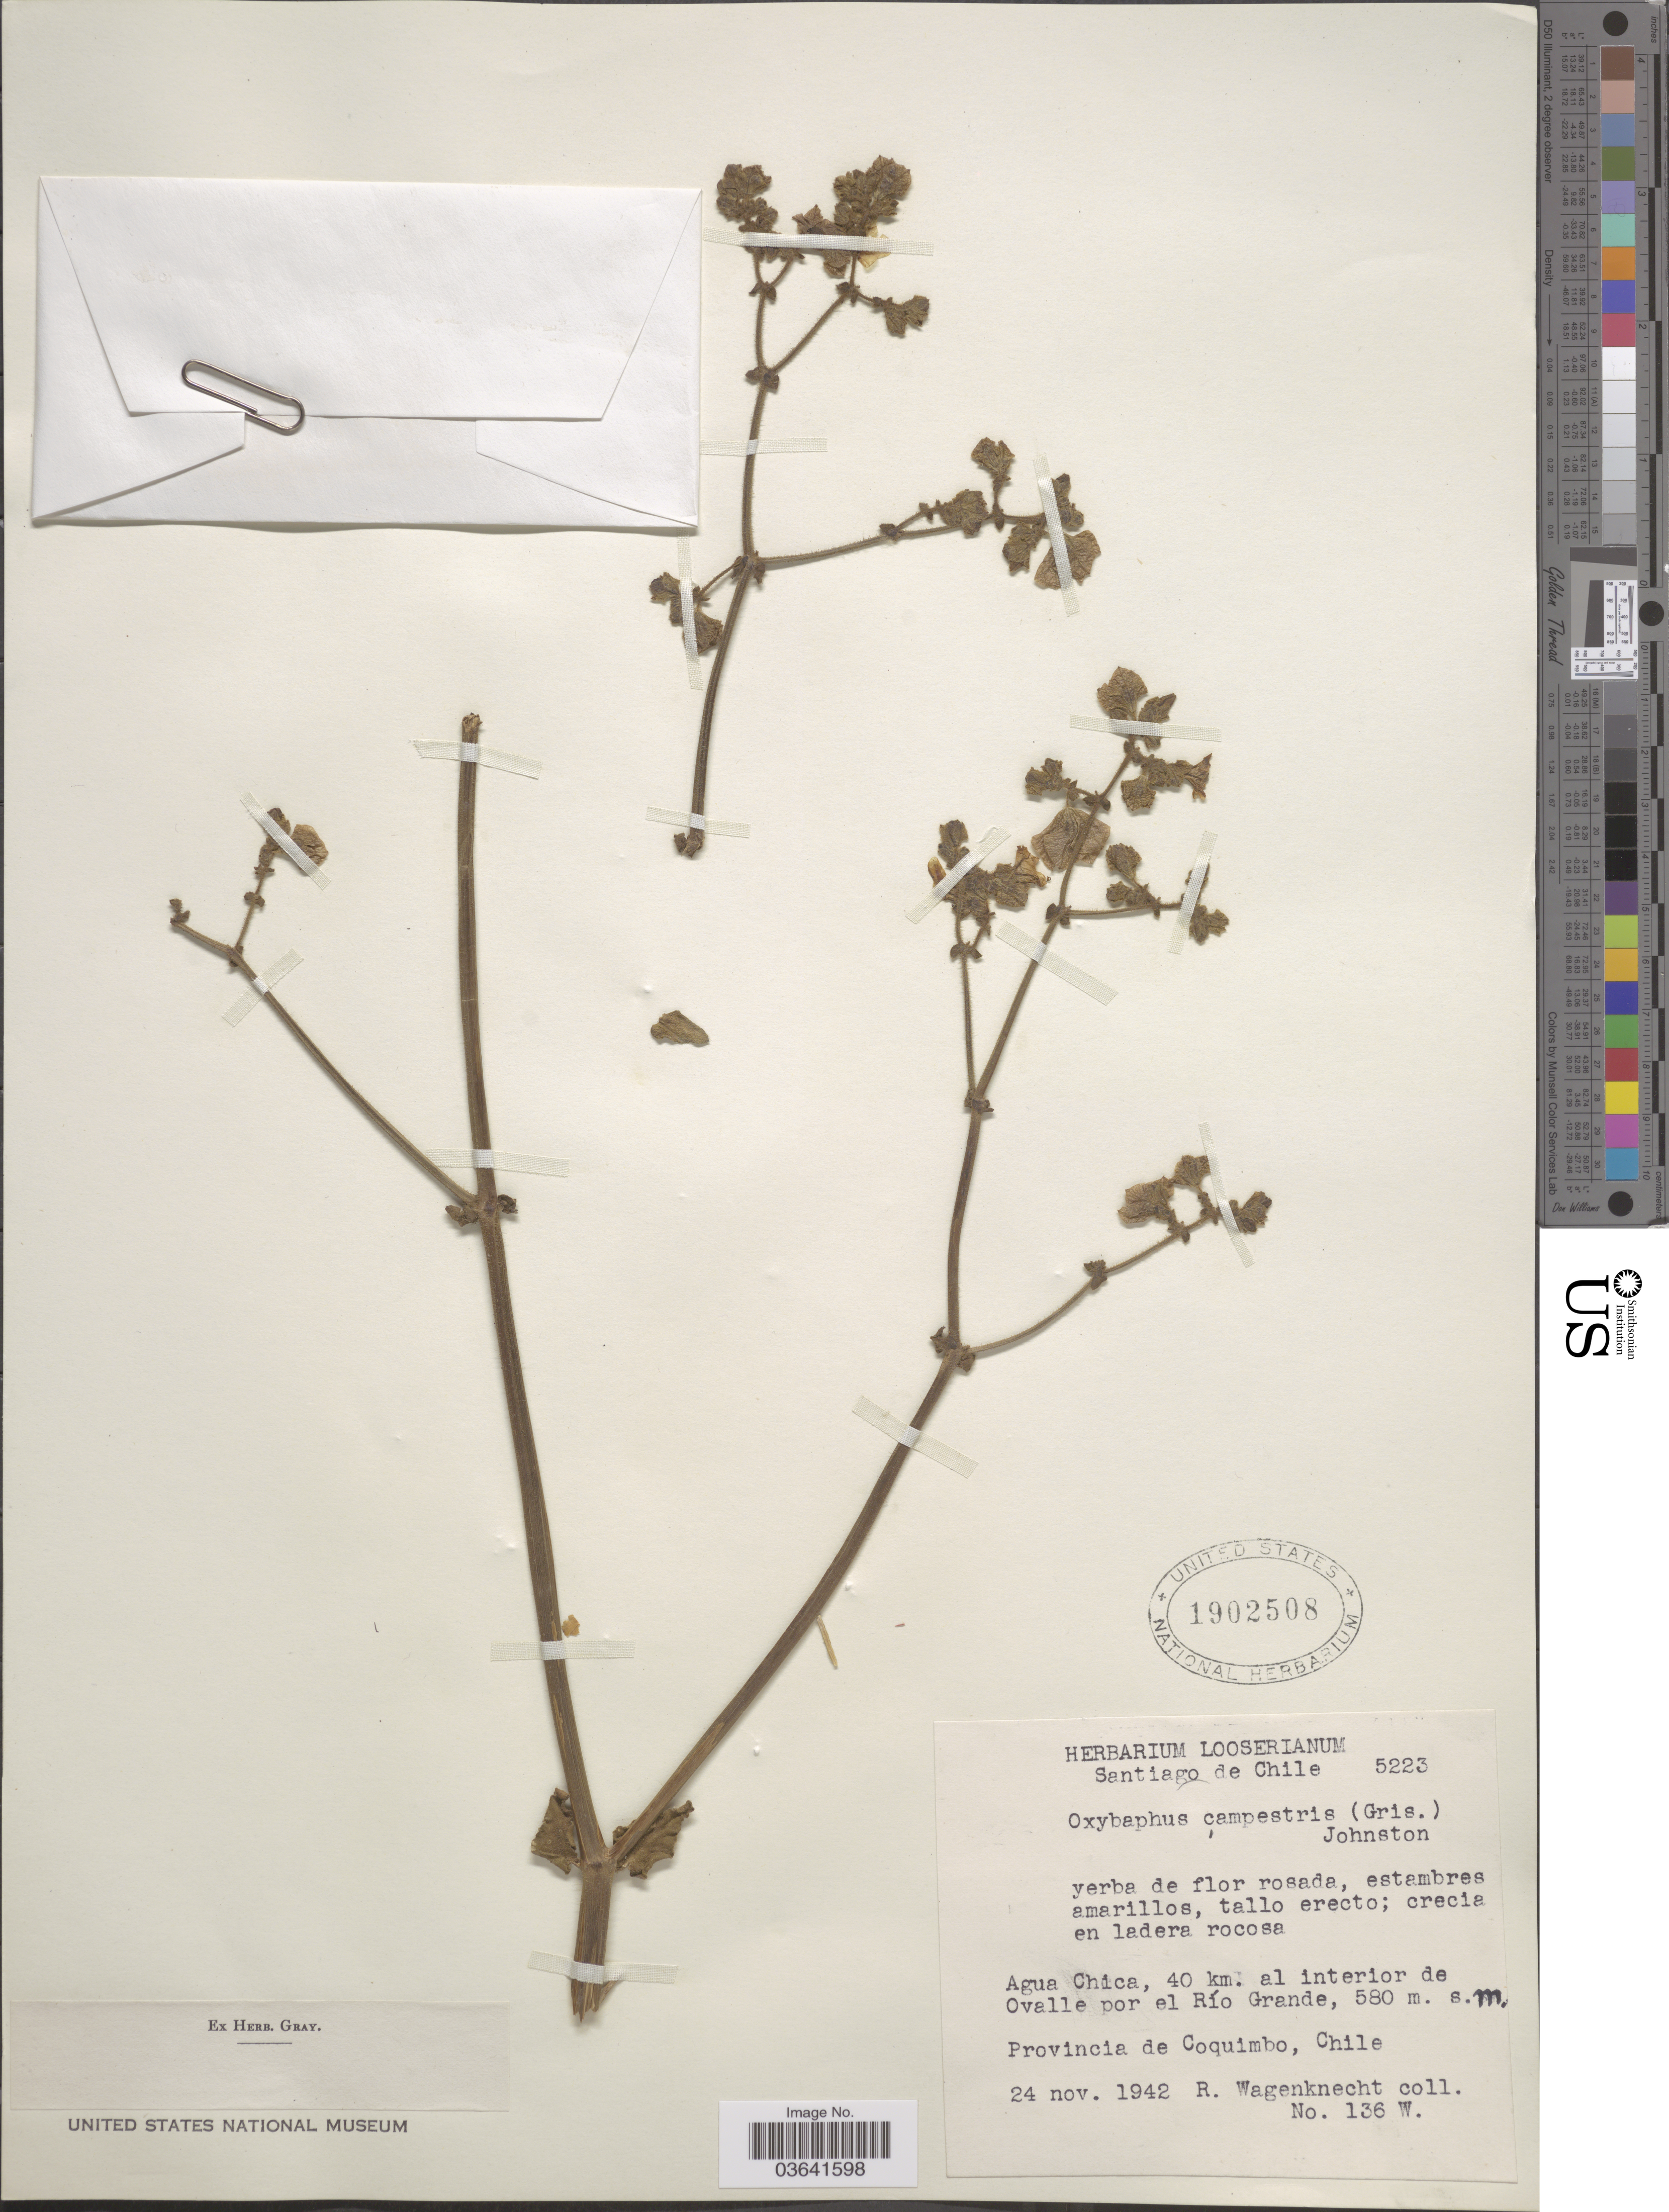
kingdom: Plantae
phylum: Tracheophyta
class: Magnoliopsida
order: Caryophyllales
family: Nyctaginaceae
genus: Mirabilis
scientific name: Mirabilis campestris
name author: (Griseb.) I.M. Johnst.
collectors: R. Wagenknecht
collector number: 136W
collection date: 1942-11-24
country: Chile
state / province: Coquimbo (IV)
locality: Agua Chica, 40 km. al interior de Ovalle por el Río Grande.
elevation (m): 580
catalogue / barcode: US 1902508